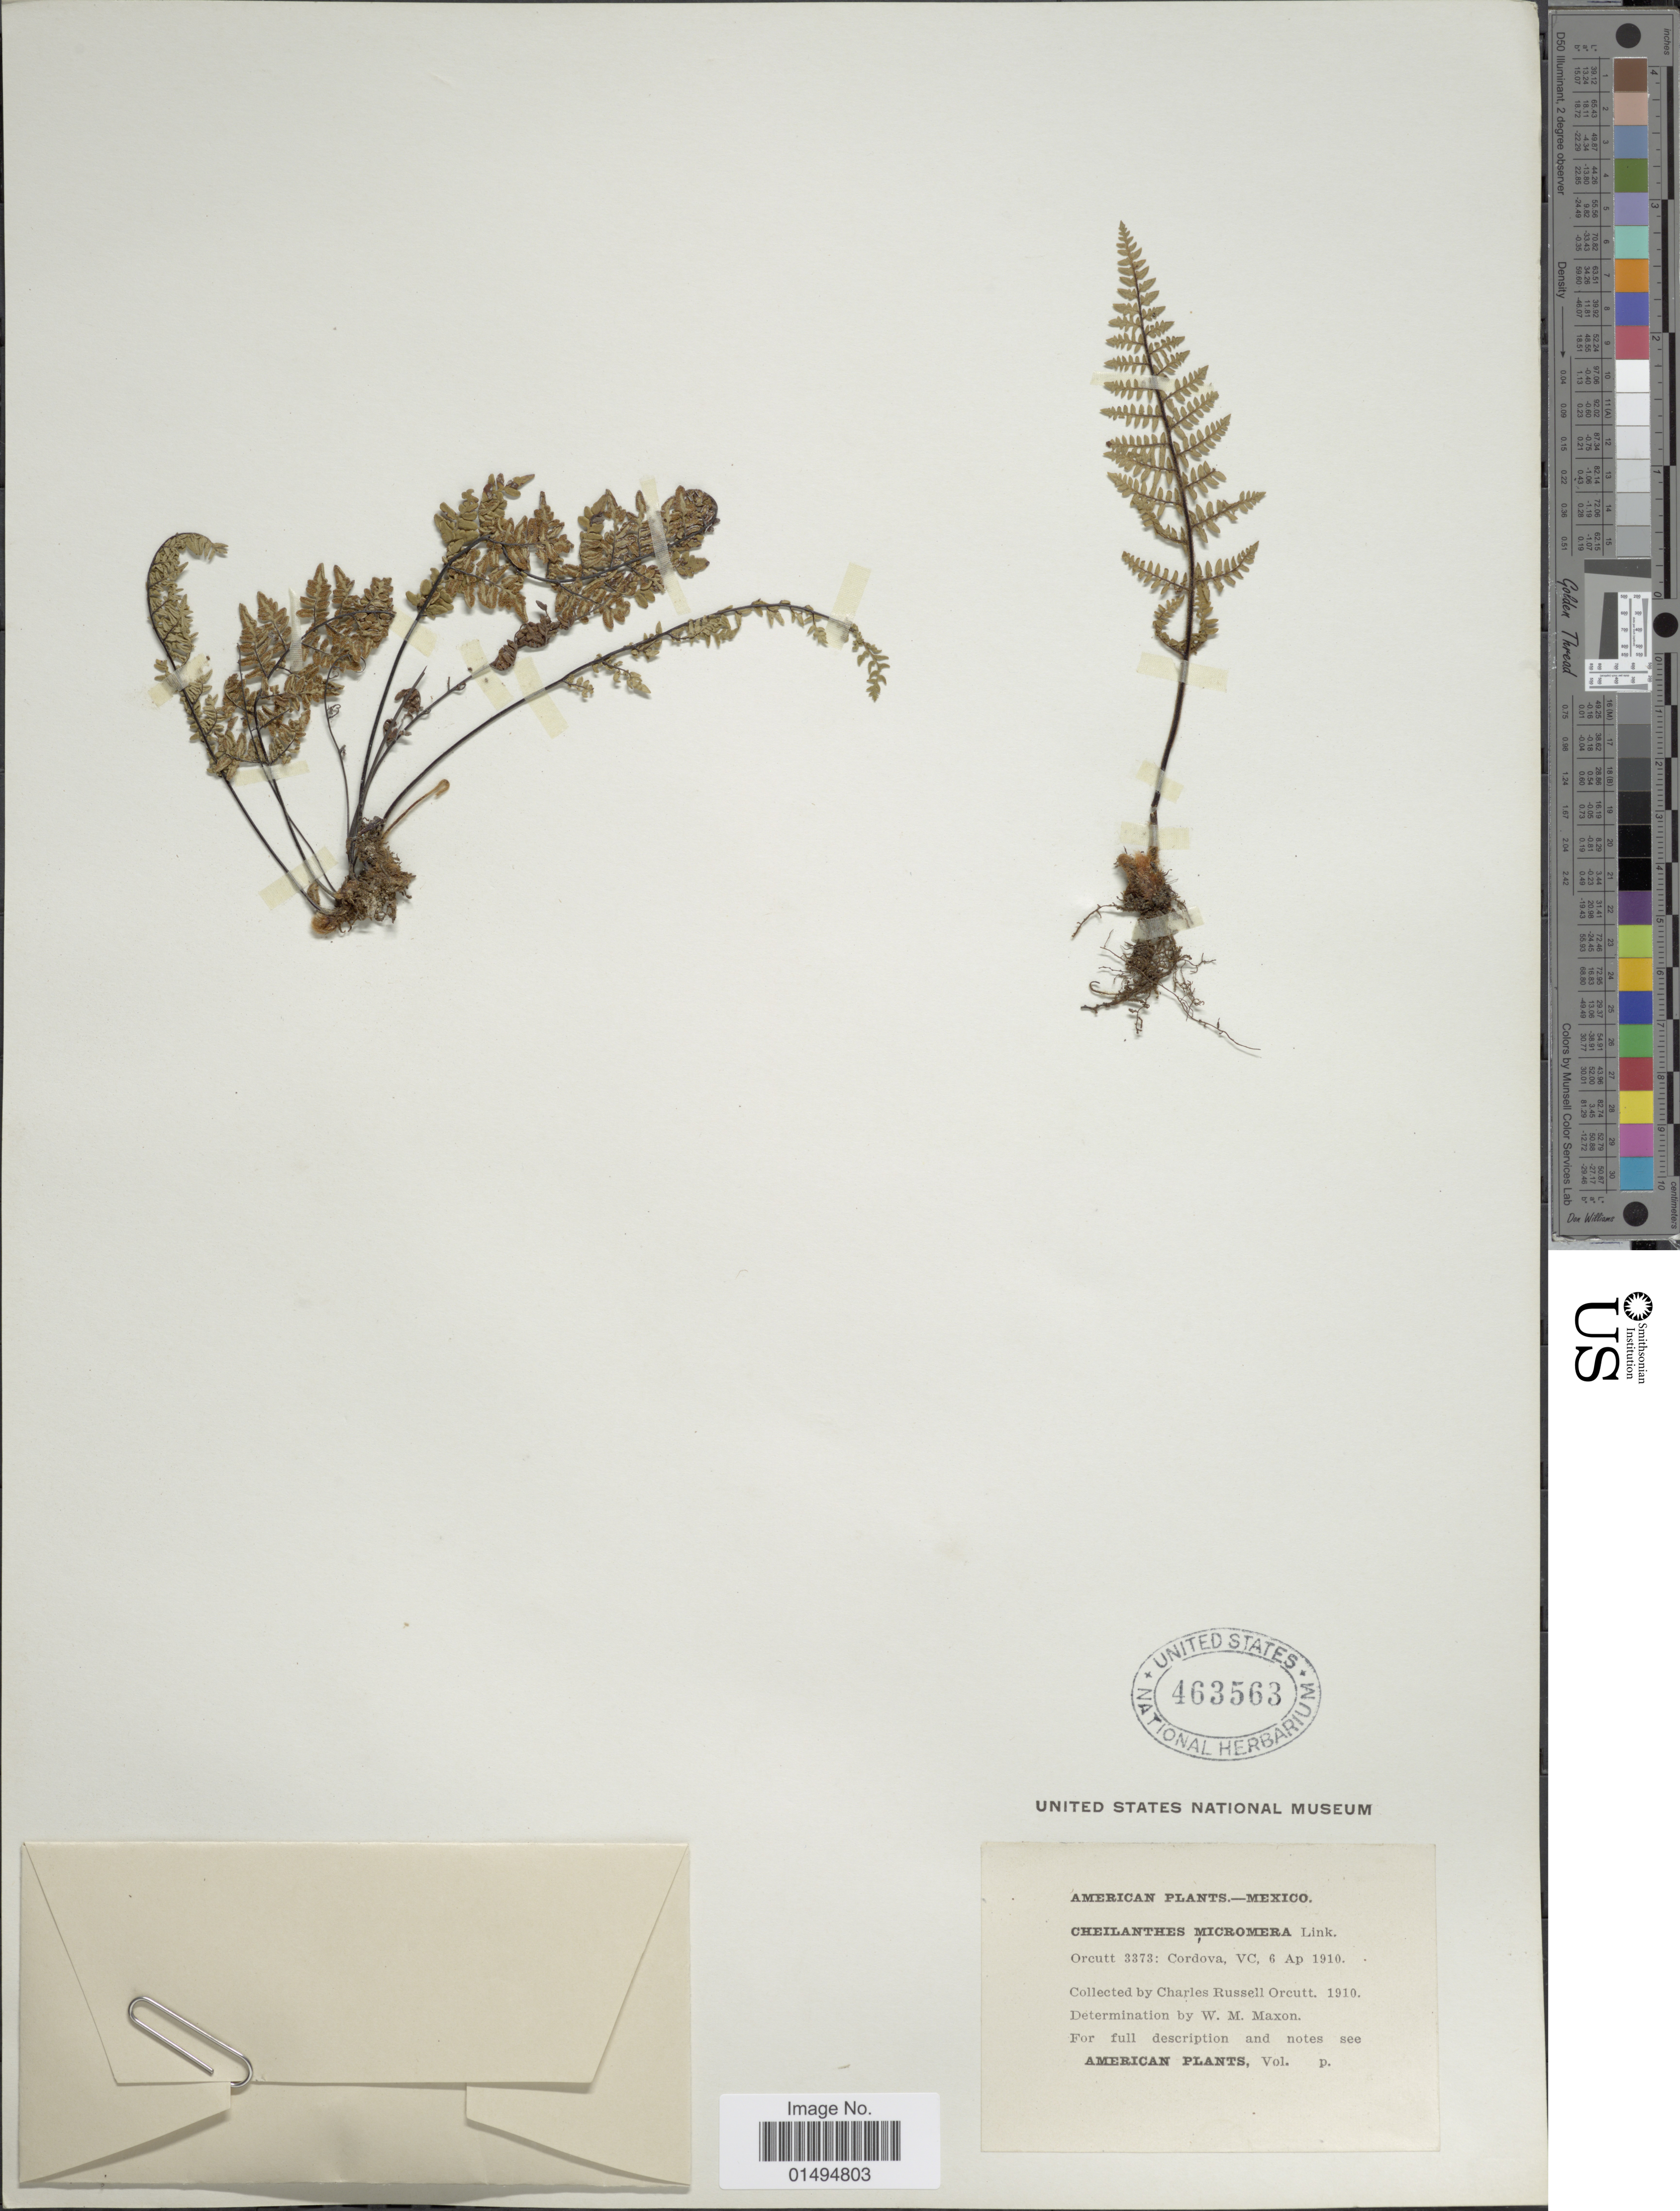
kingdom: Plantae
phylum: Tracheophyta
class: Polypodiopsida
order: Polypodiales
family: Pteridaceae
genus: Myriopteris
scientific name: Myriopteris notholaenoides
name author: (Desv.) Grusz & Windham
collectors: C. R. Orcutt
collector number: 3373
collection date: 1910-04-06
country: Mexico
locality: Cordova, VC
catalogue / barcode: US 463563